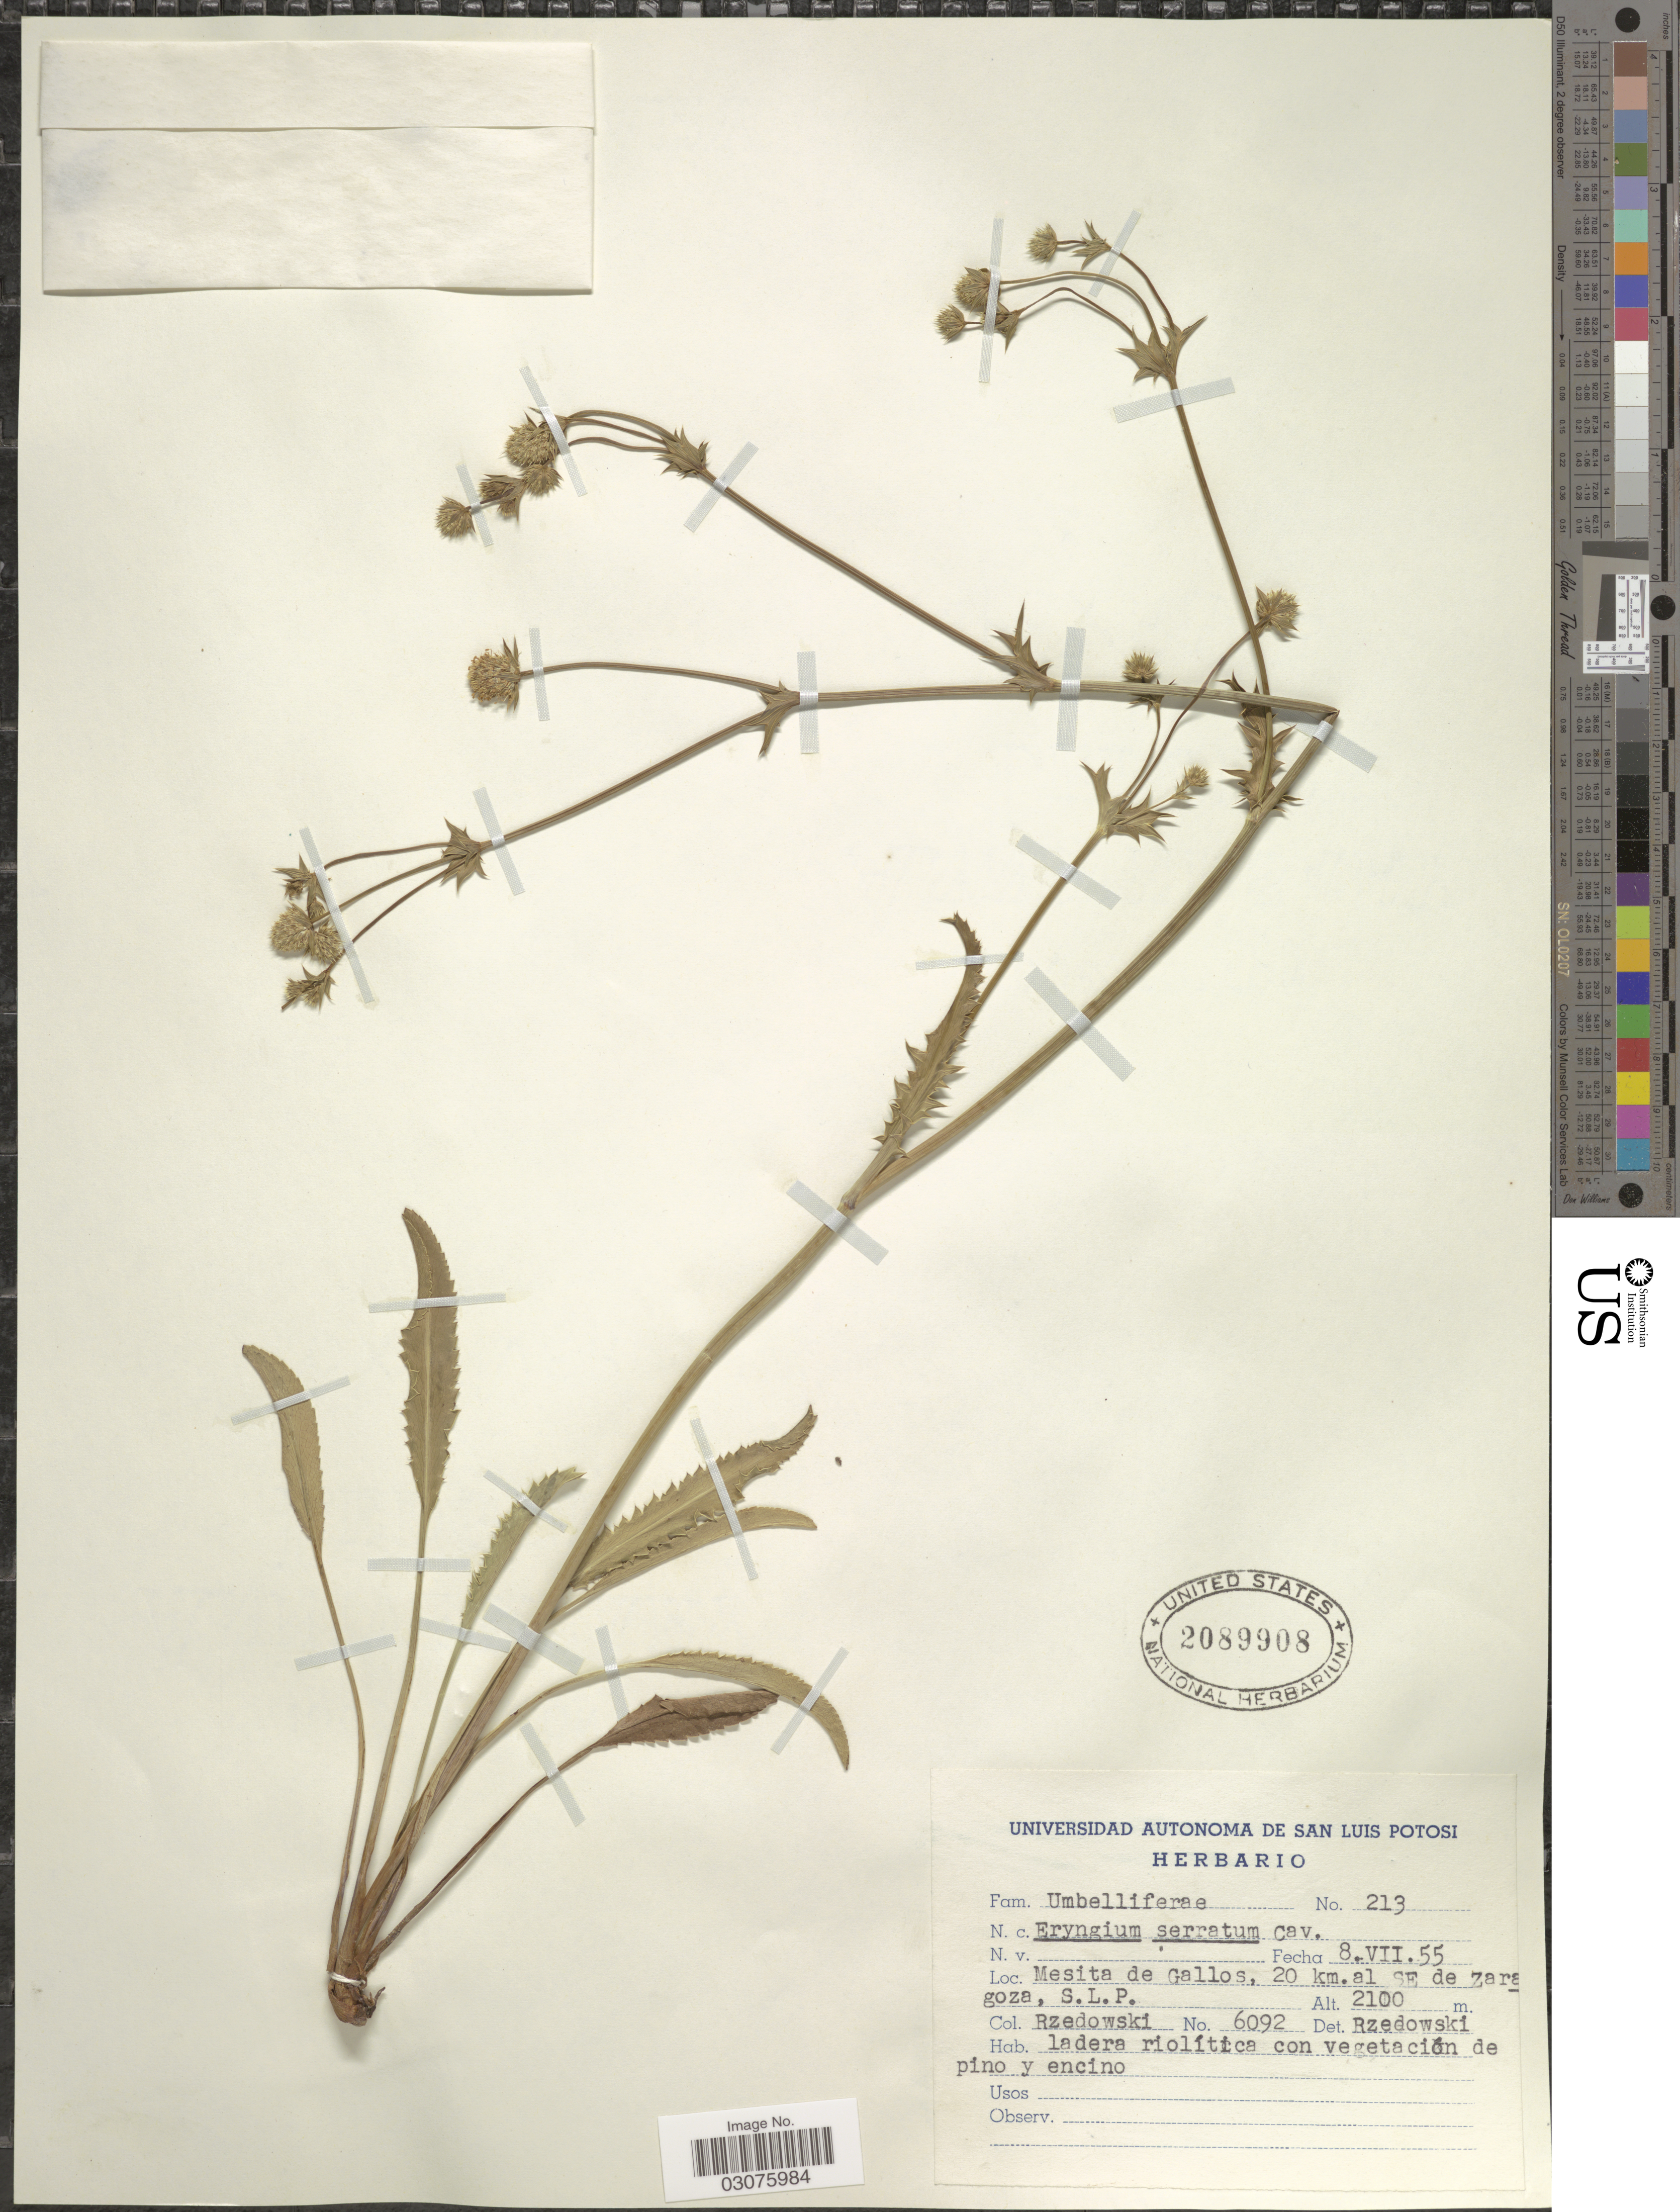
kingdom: Plantae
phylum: Tracheophyta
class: Magnoliopsida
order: Apiales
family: Apiaceae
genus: Eryngium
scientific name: Eryngium serratum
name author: Cav.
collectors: Rzedowski, --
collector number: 6092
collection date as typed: Transcribed d/m/y: 8/7/55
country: Mexico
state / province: San Luis Potosí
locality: Mesita de Gallos, 20 km. al SE de Zaragoza, S.L.P.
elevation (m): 2100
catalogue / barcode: US 2089908